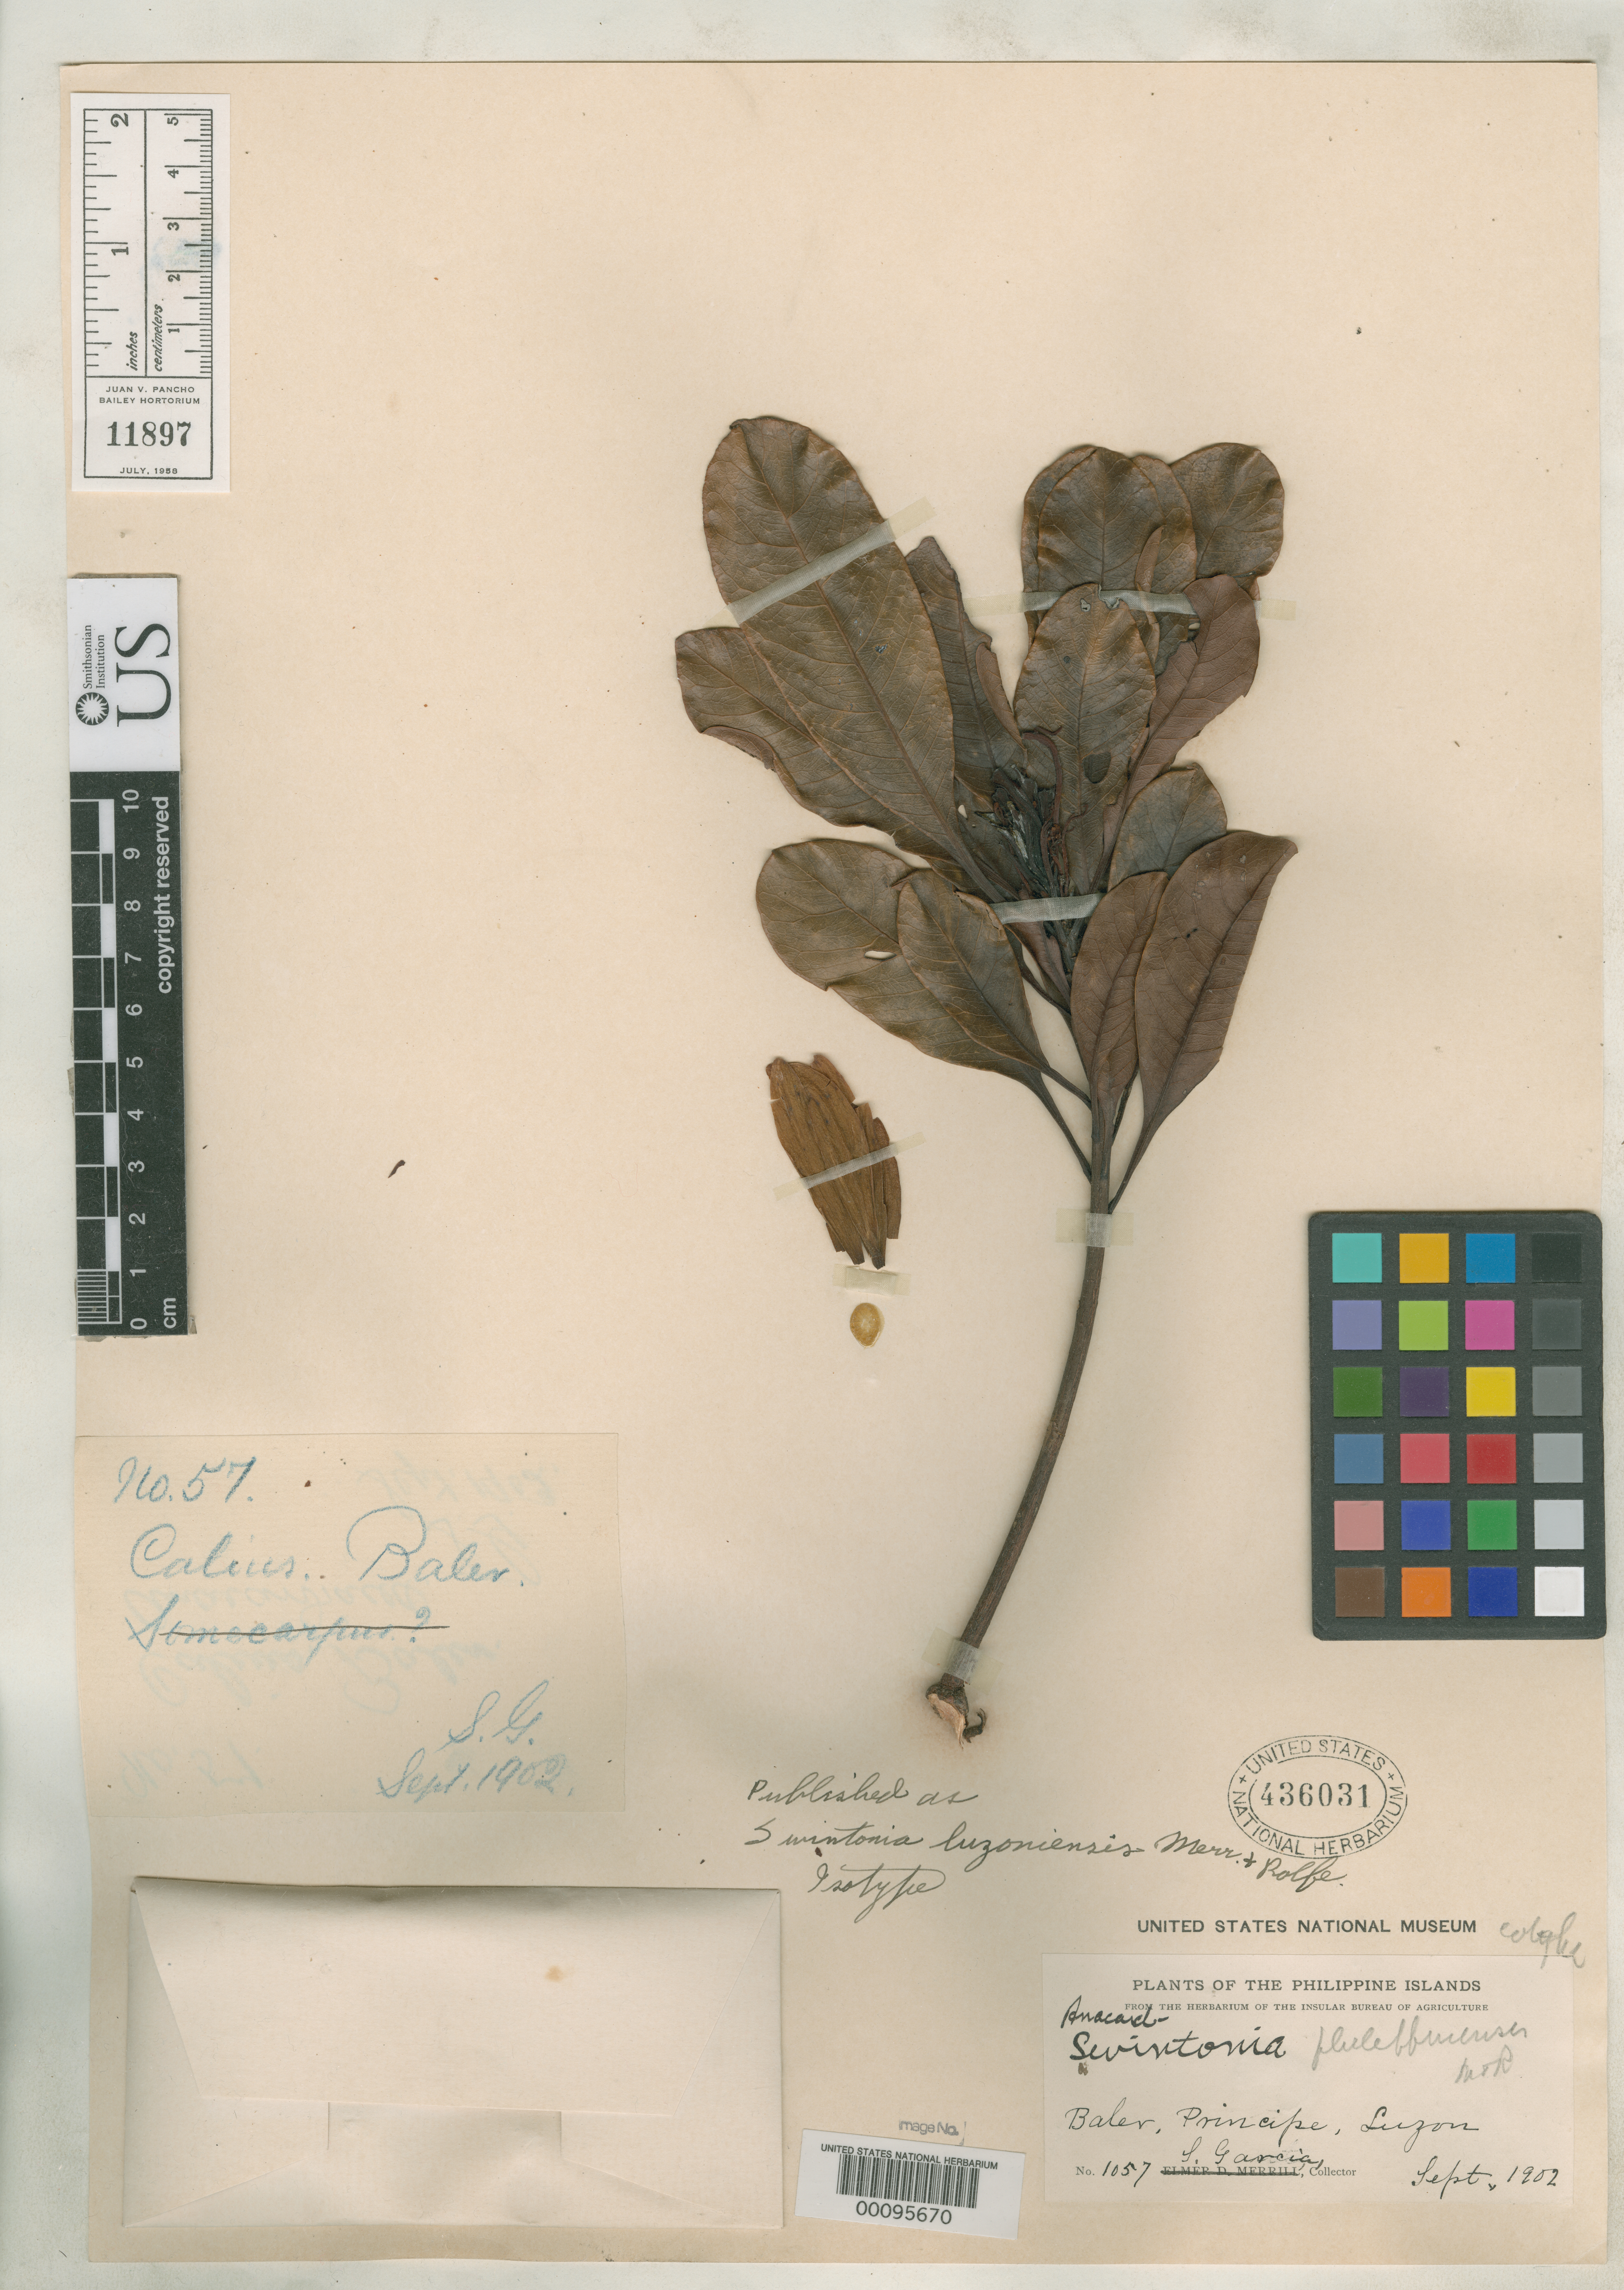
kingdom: Plantae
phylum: Tracheophyta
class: Magnoliopsida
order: Sapindales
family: Anacardiaceae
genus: Swintonia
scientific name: Swintonia luzoniensis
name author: Merr. & Rolfe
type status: Isotype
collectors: S. Garcia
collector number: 1057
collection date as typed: Sep 1902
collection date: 1902-09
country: Philippines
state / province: Calabarzon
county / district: Quezon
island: Luzon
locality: Baler.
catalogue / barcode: US 436031